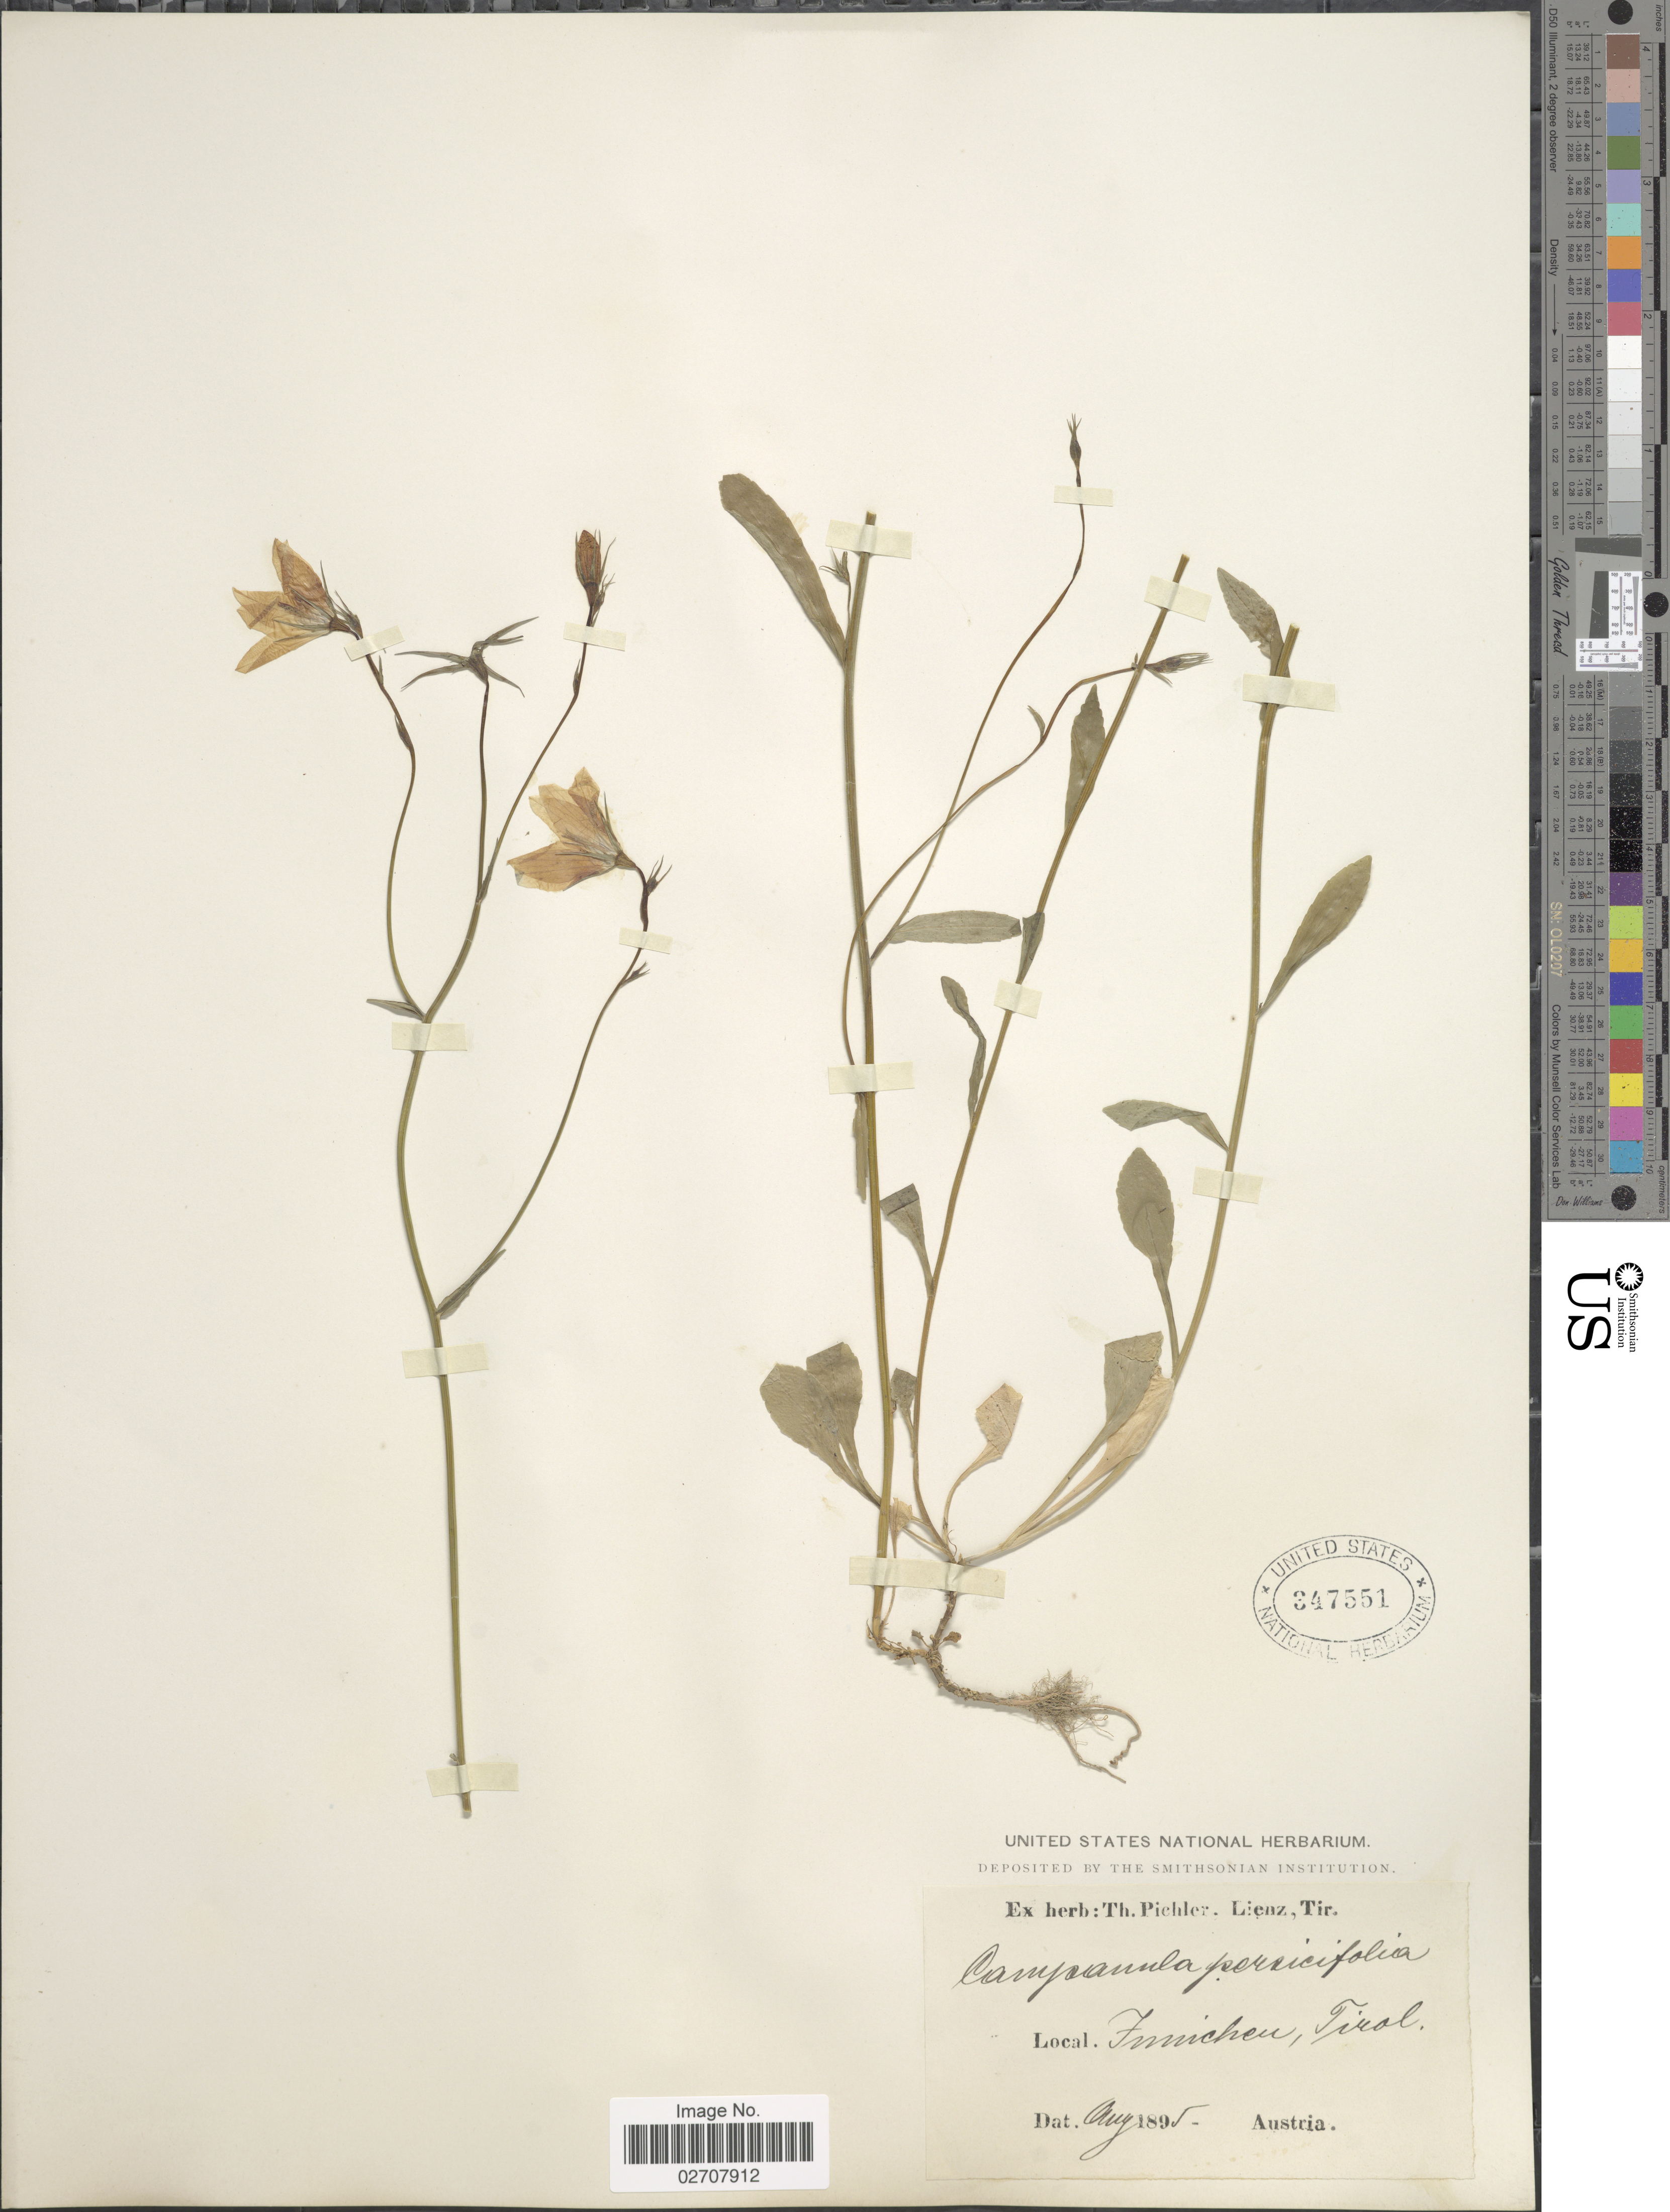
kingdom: Plantae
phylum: Tracheophyta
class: Magnoliopsida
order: Asterales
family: Campanulaceae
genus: Campanula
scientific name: Campanula persicifolia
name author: L.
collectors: ex herb. T. Pichler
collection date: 1895-08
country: Austria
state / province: Tirol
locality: Funichen [interpreted]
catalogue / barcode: US 347551